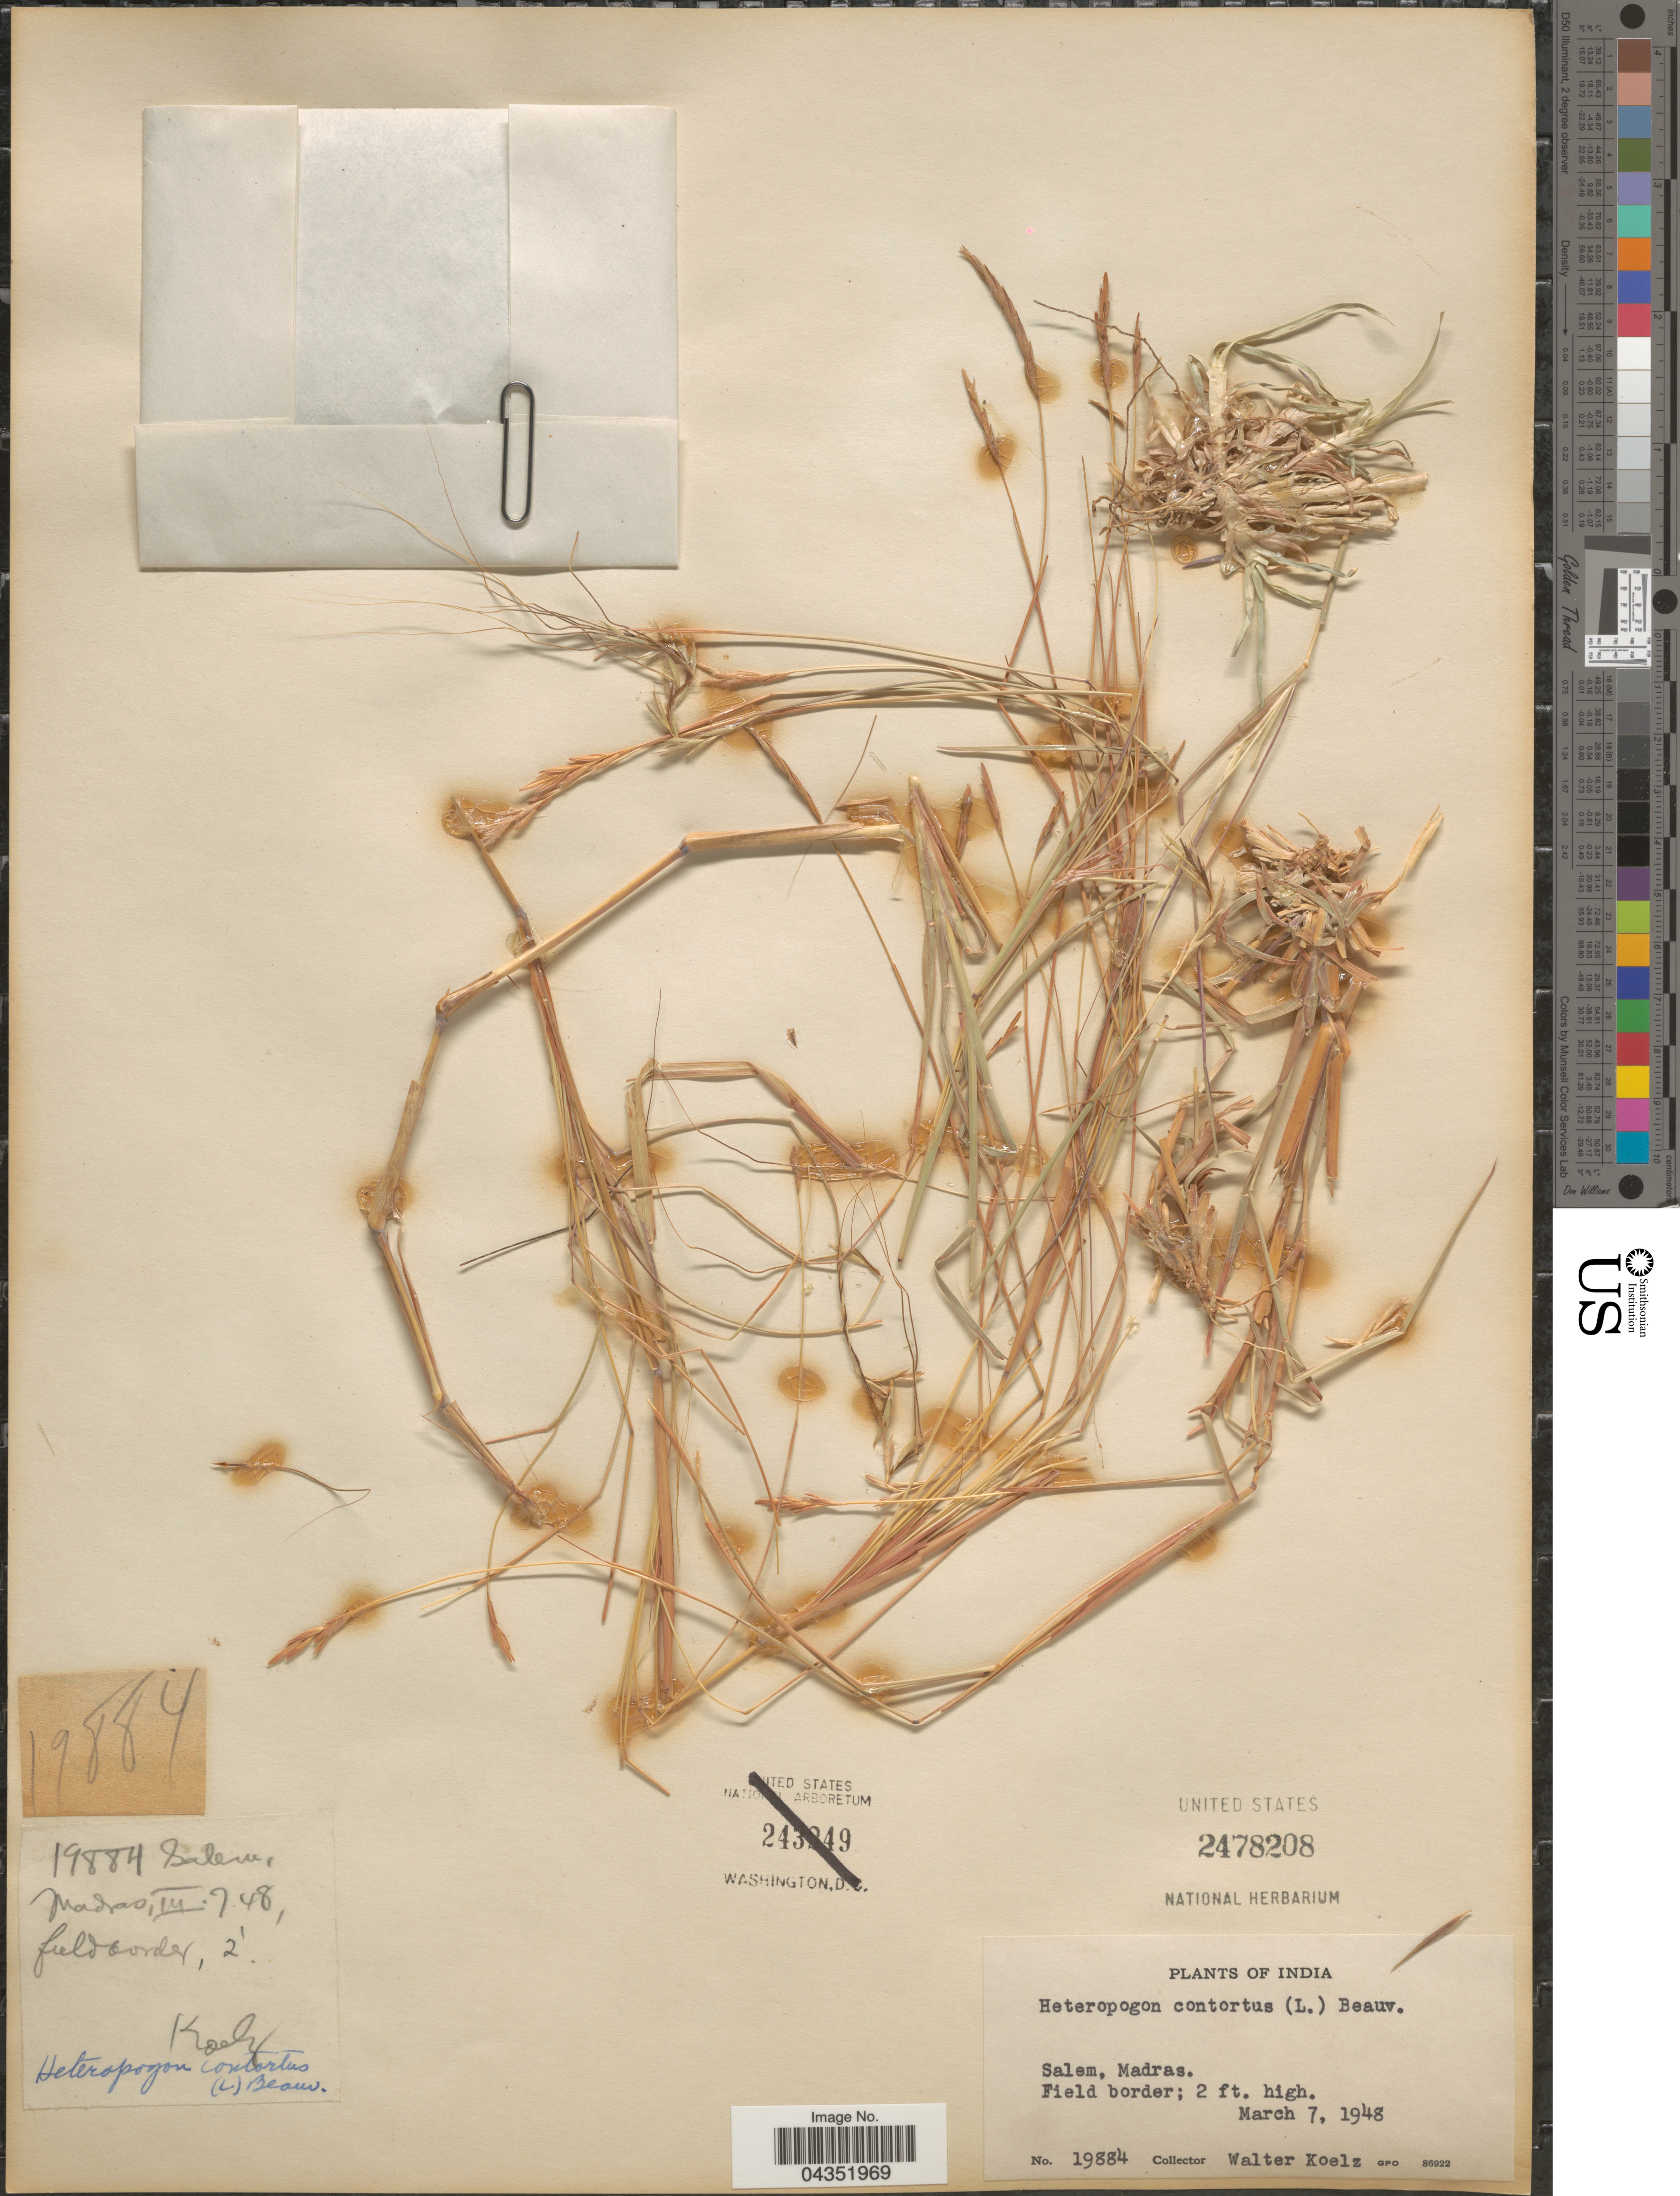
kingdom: Plantae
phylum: Tracheophyta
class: Liliopsida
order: Poales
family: Poaceae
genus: Heteropogon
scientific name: Heteropogon contortus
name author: (L.) P. Beauv. ex Roem. & Schult.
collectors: W. N. Koelz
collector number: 19884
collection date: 1948-03-07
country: India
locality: Salem, Madras.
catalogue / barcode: US 2478208